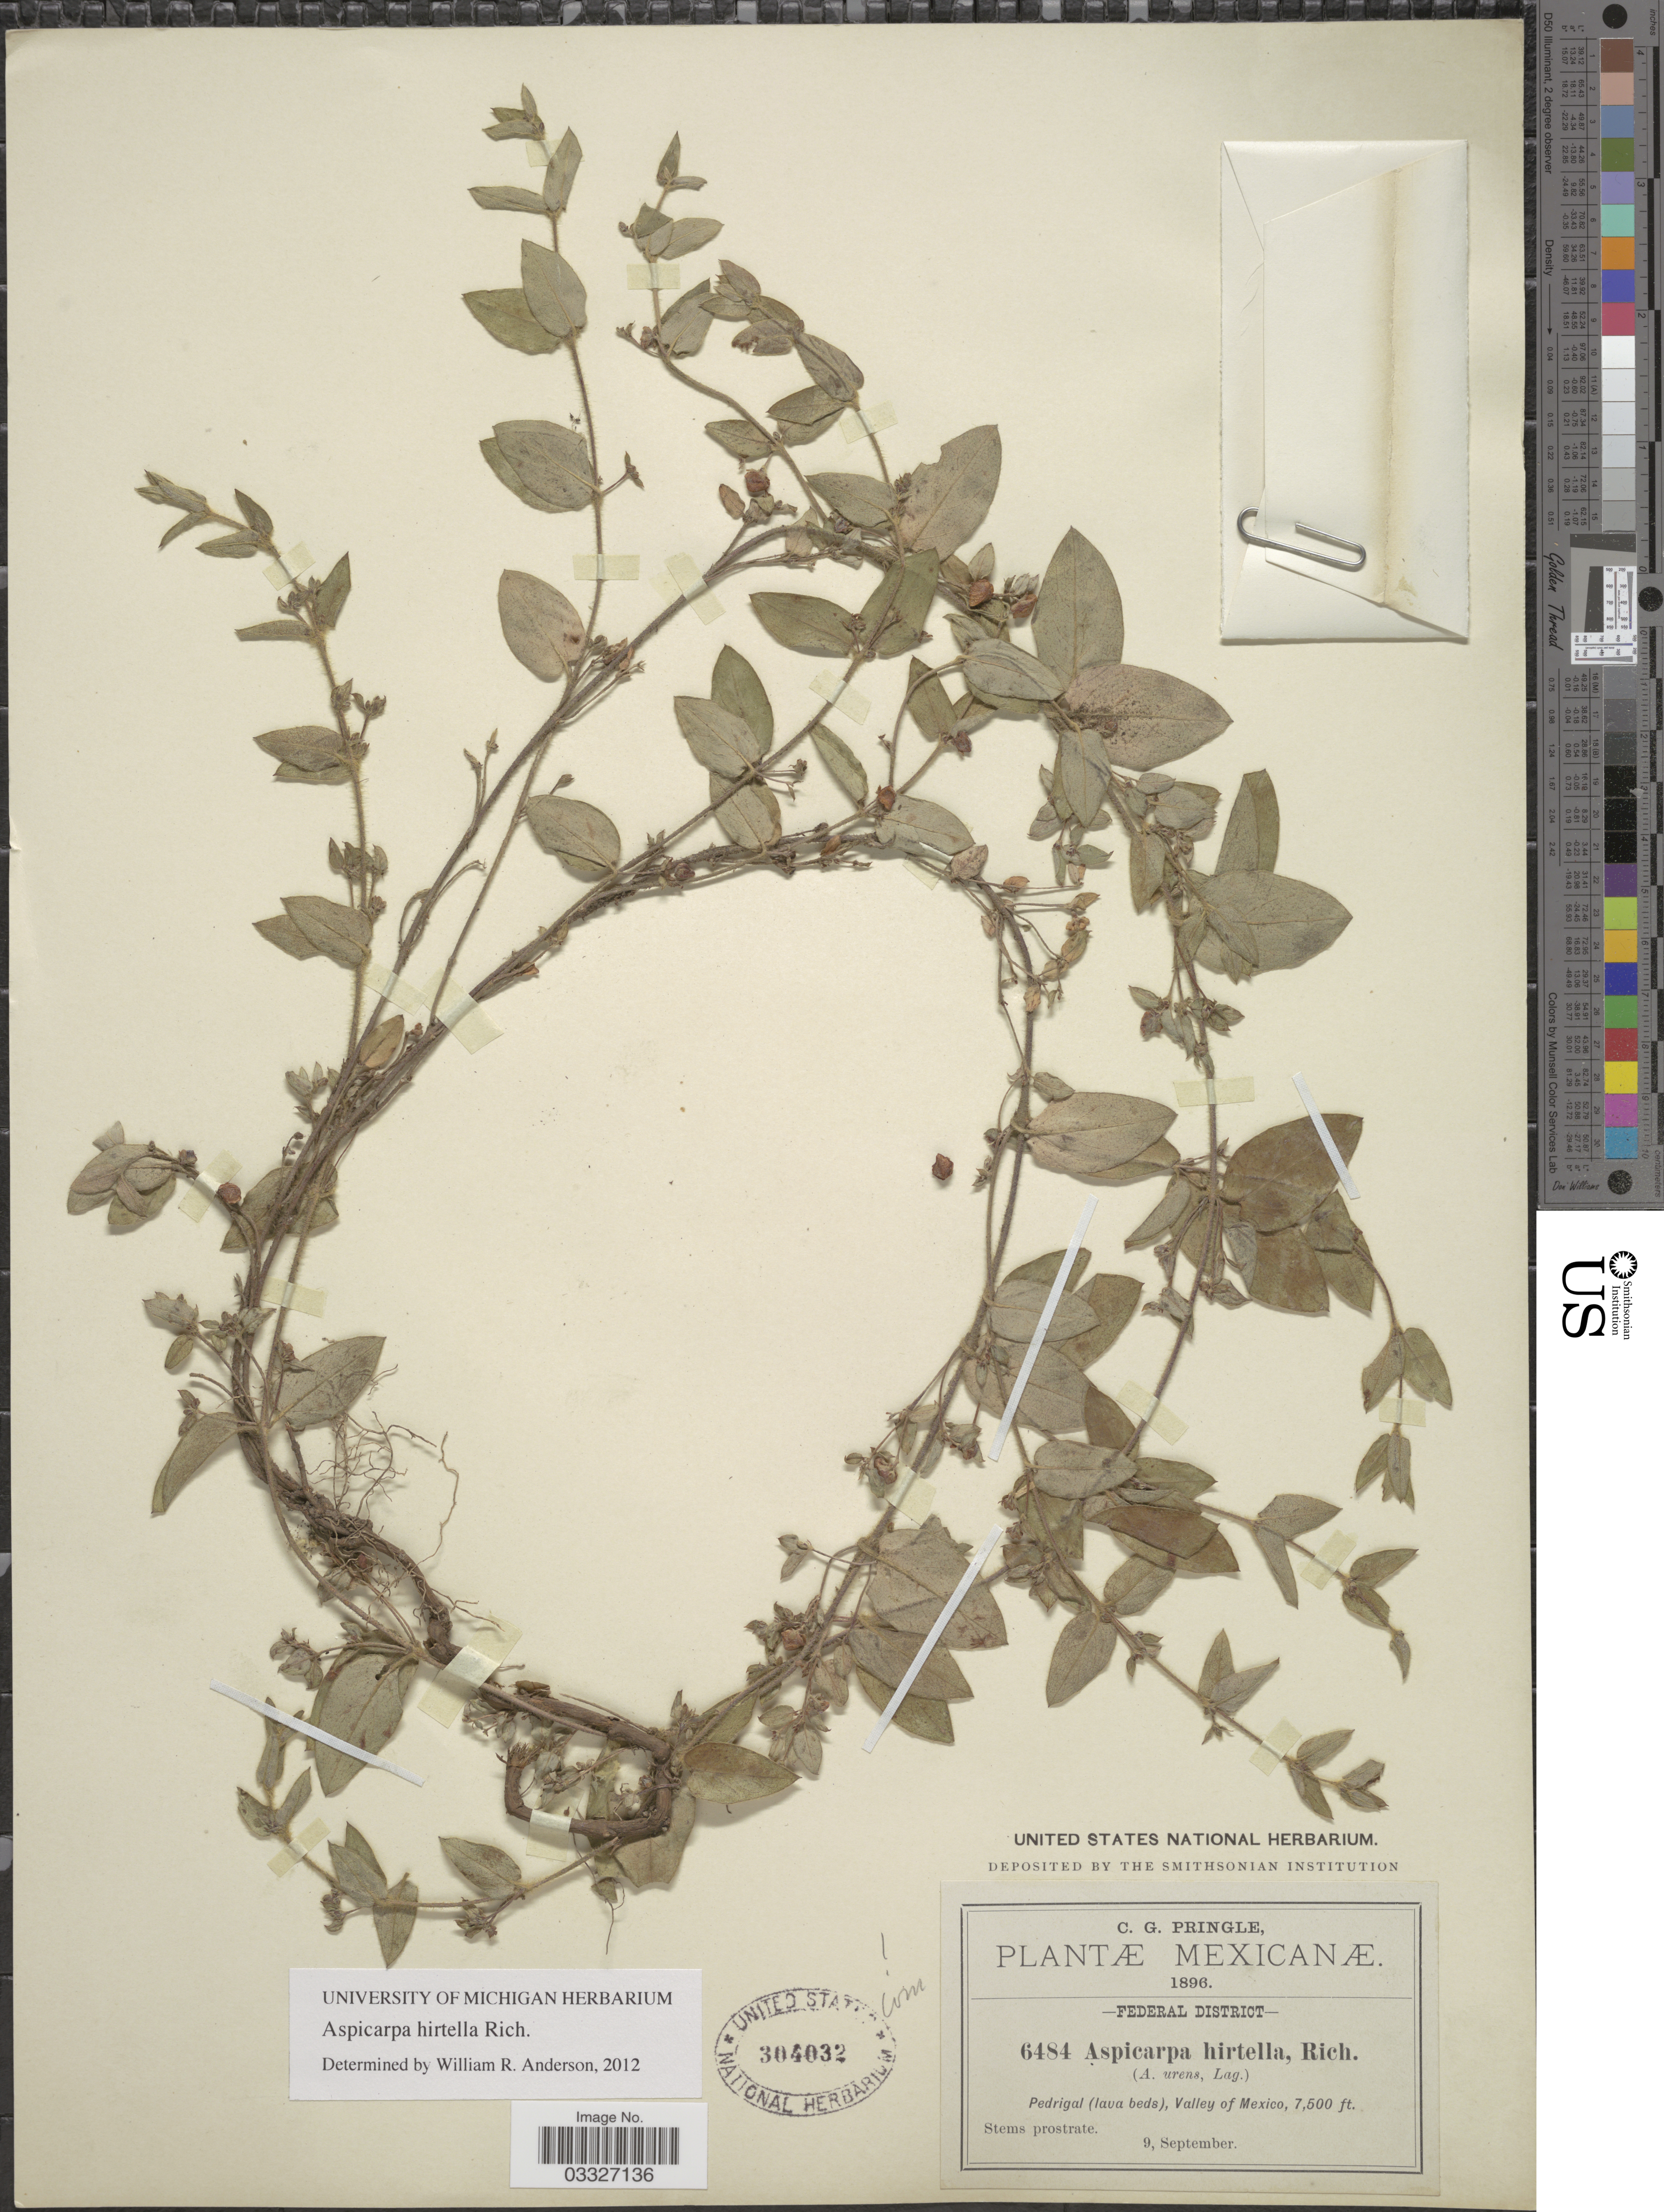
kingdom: Plantae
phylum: Tracheophyta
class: Magnoliopsida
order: Malpighiales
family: Malpighiaceae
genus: Aspicarpa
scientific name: Aspicarpa hirtella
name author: Rich.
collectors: C. G. Pringle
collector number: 6484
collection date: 1896-09-09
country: Mexico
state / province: Distrito Federal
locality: Federal District. Valley of Mexico.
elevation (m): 2286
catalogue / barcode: US 304032